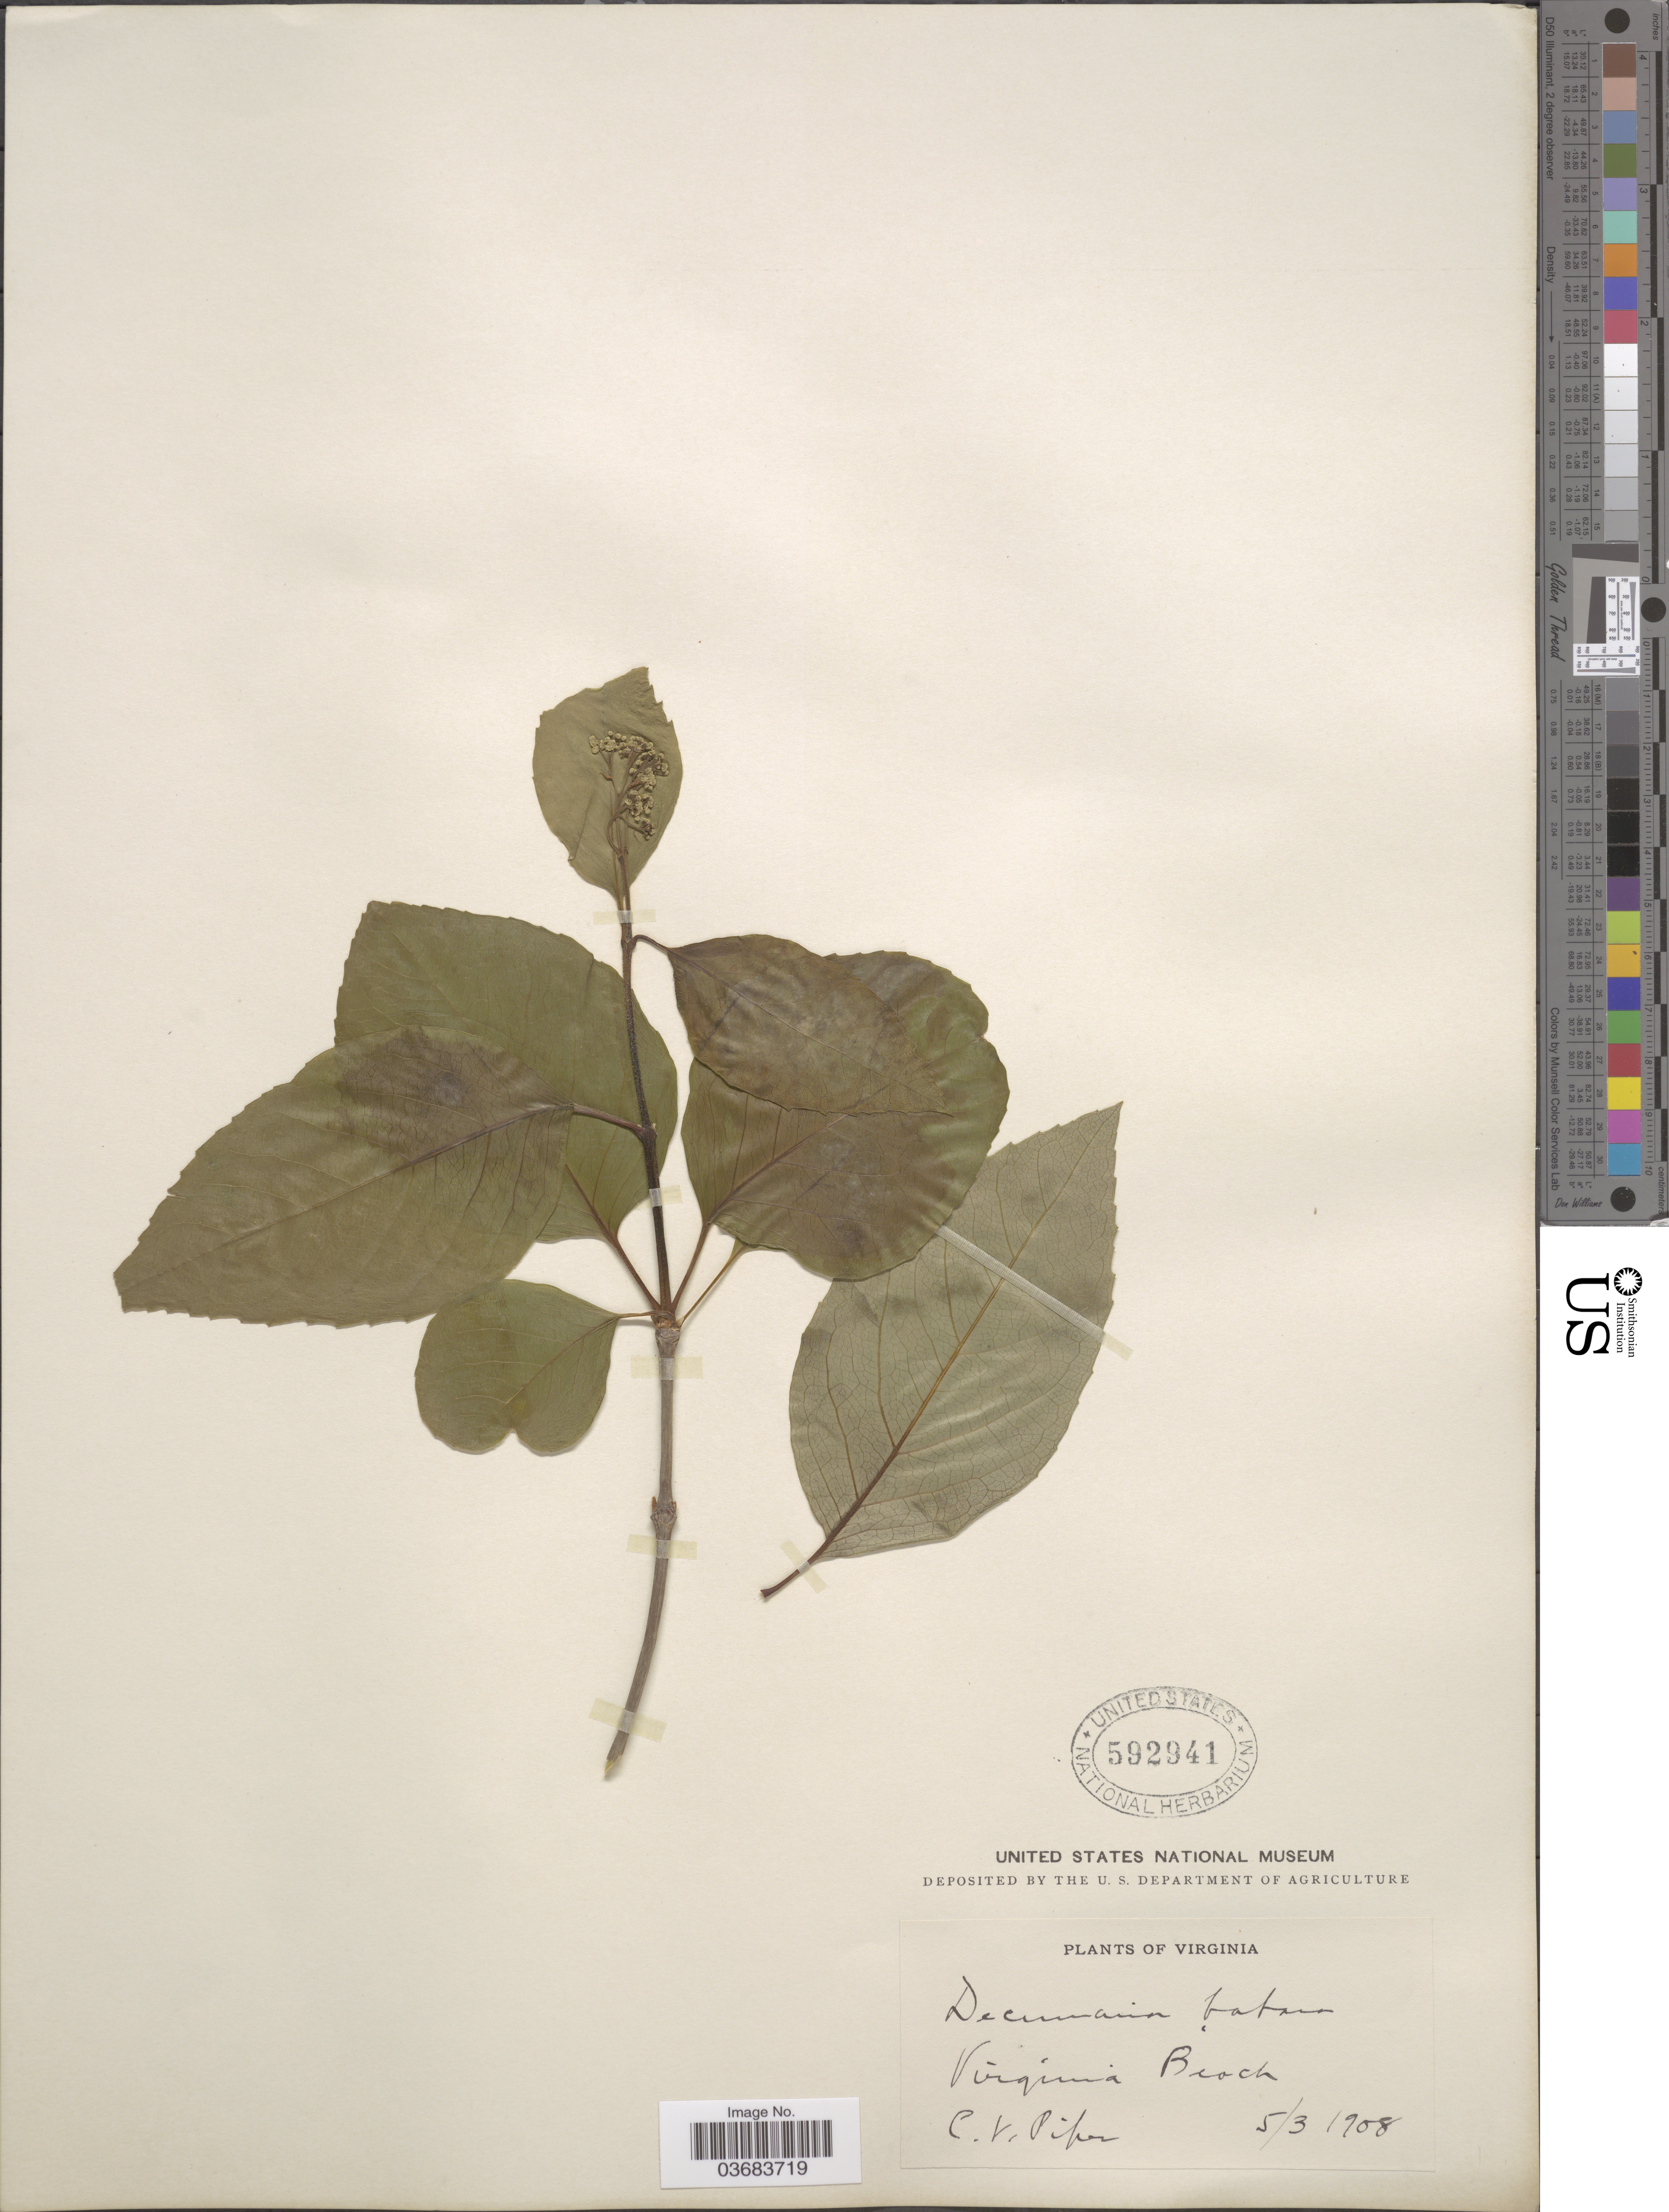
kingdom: Plantae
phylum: Tracheophyta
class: Magnoliopsida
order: Cornales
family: Hydrangeaceae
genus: Hydrangea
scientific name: Hydrangea barbara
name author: (L.) Bernd Schulz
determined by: Strong, Mark T., (BOT), Smithsonian Institution - National Museum of Natural History (UNITED STATES)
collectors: C. V. Piper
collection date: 1908-05-03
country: United States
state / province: Virginia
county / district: City of Virginia Beach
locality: Virginia Beach.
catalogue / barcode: US 592941